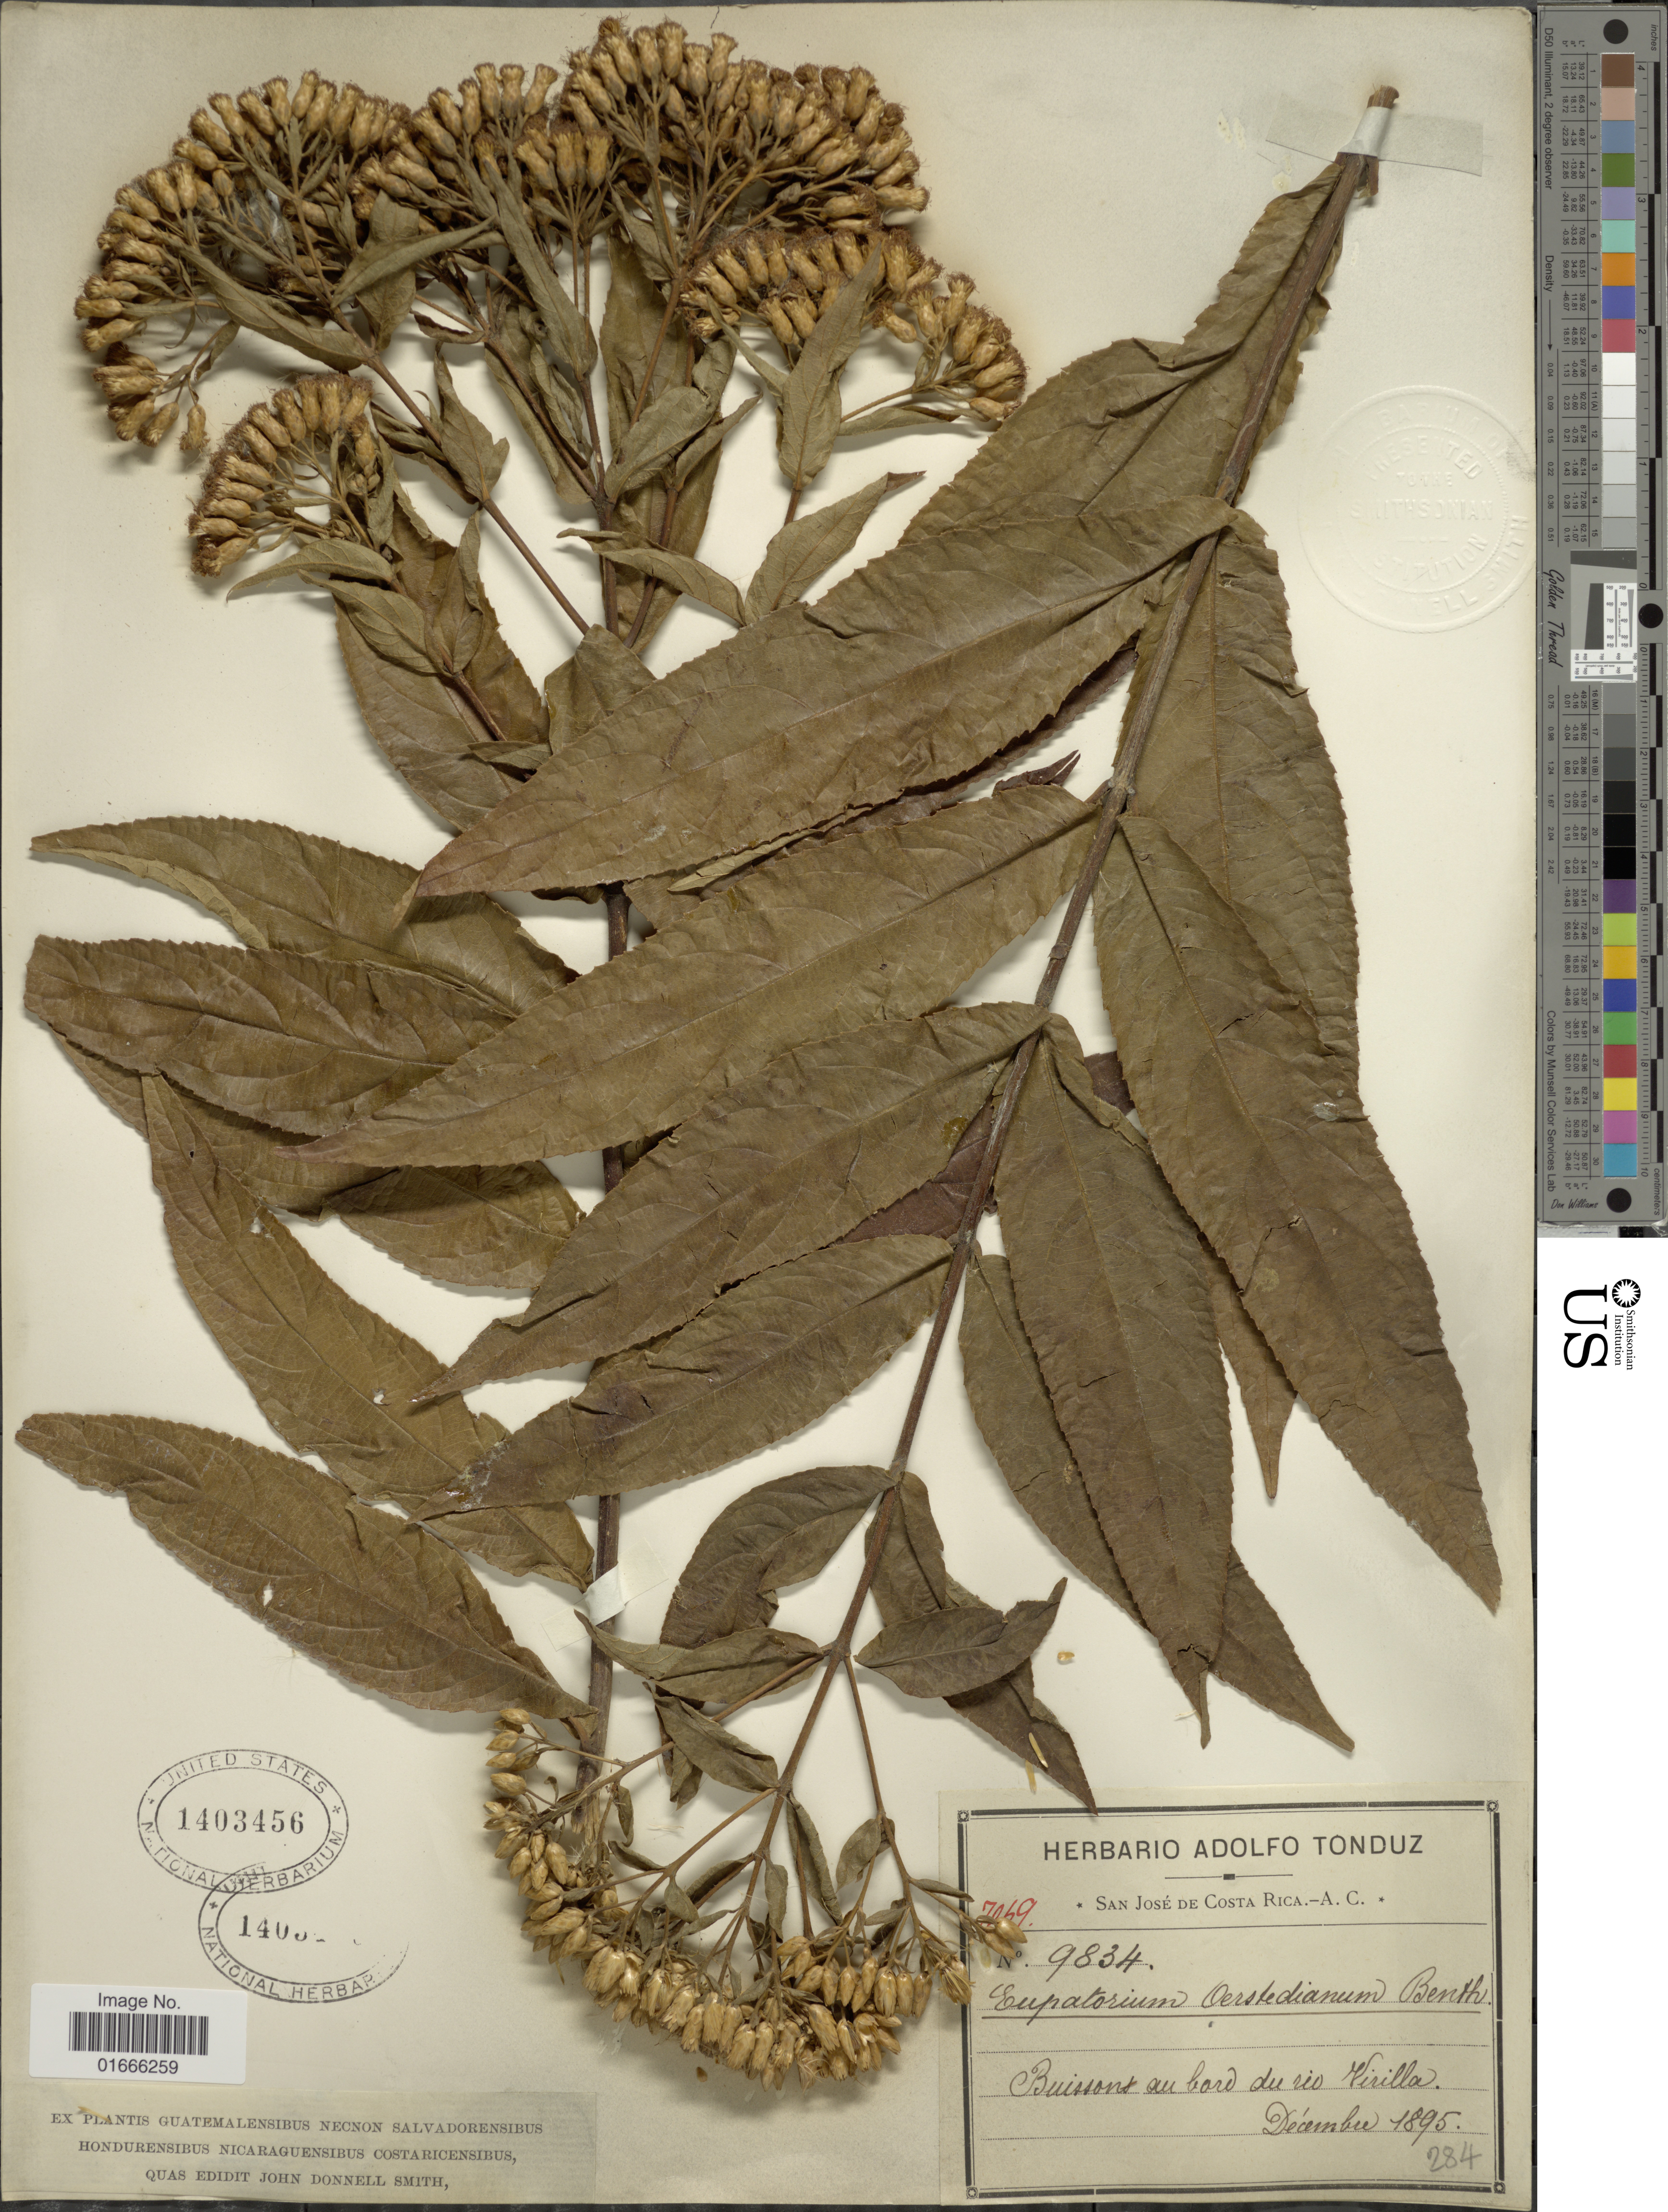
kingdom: Plantae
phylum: Tracheophyta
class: Magnoliopsida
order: Asterales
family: Asteraceae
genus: Chromolaena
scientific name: Chromolaena oerstediana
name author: (B.L. Rob. ex Oerst.) R.M. King & H. Rob.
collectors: ex Herb. Adolfo Tonduz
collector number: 9834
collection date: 1895-12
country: Costa Rica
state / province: San José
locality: Buissont au bord, di Rio Virilla.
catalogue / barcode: US 1403456